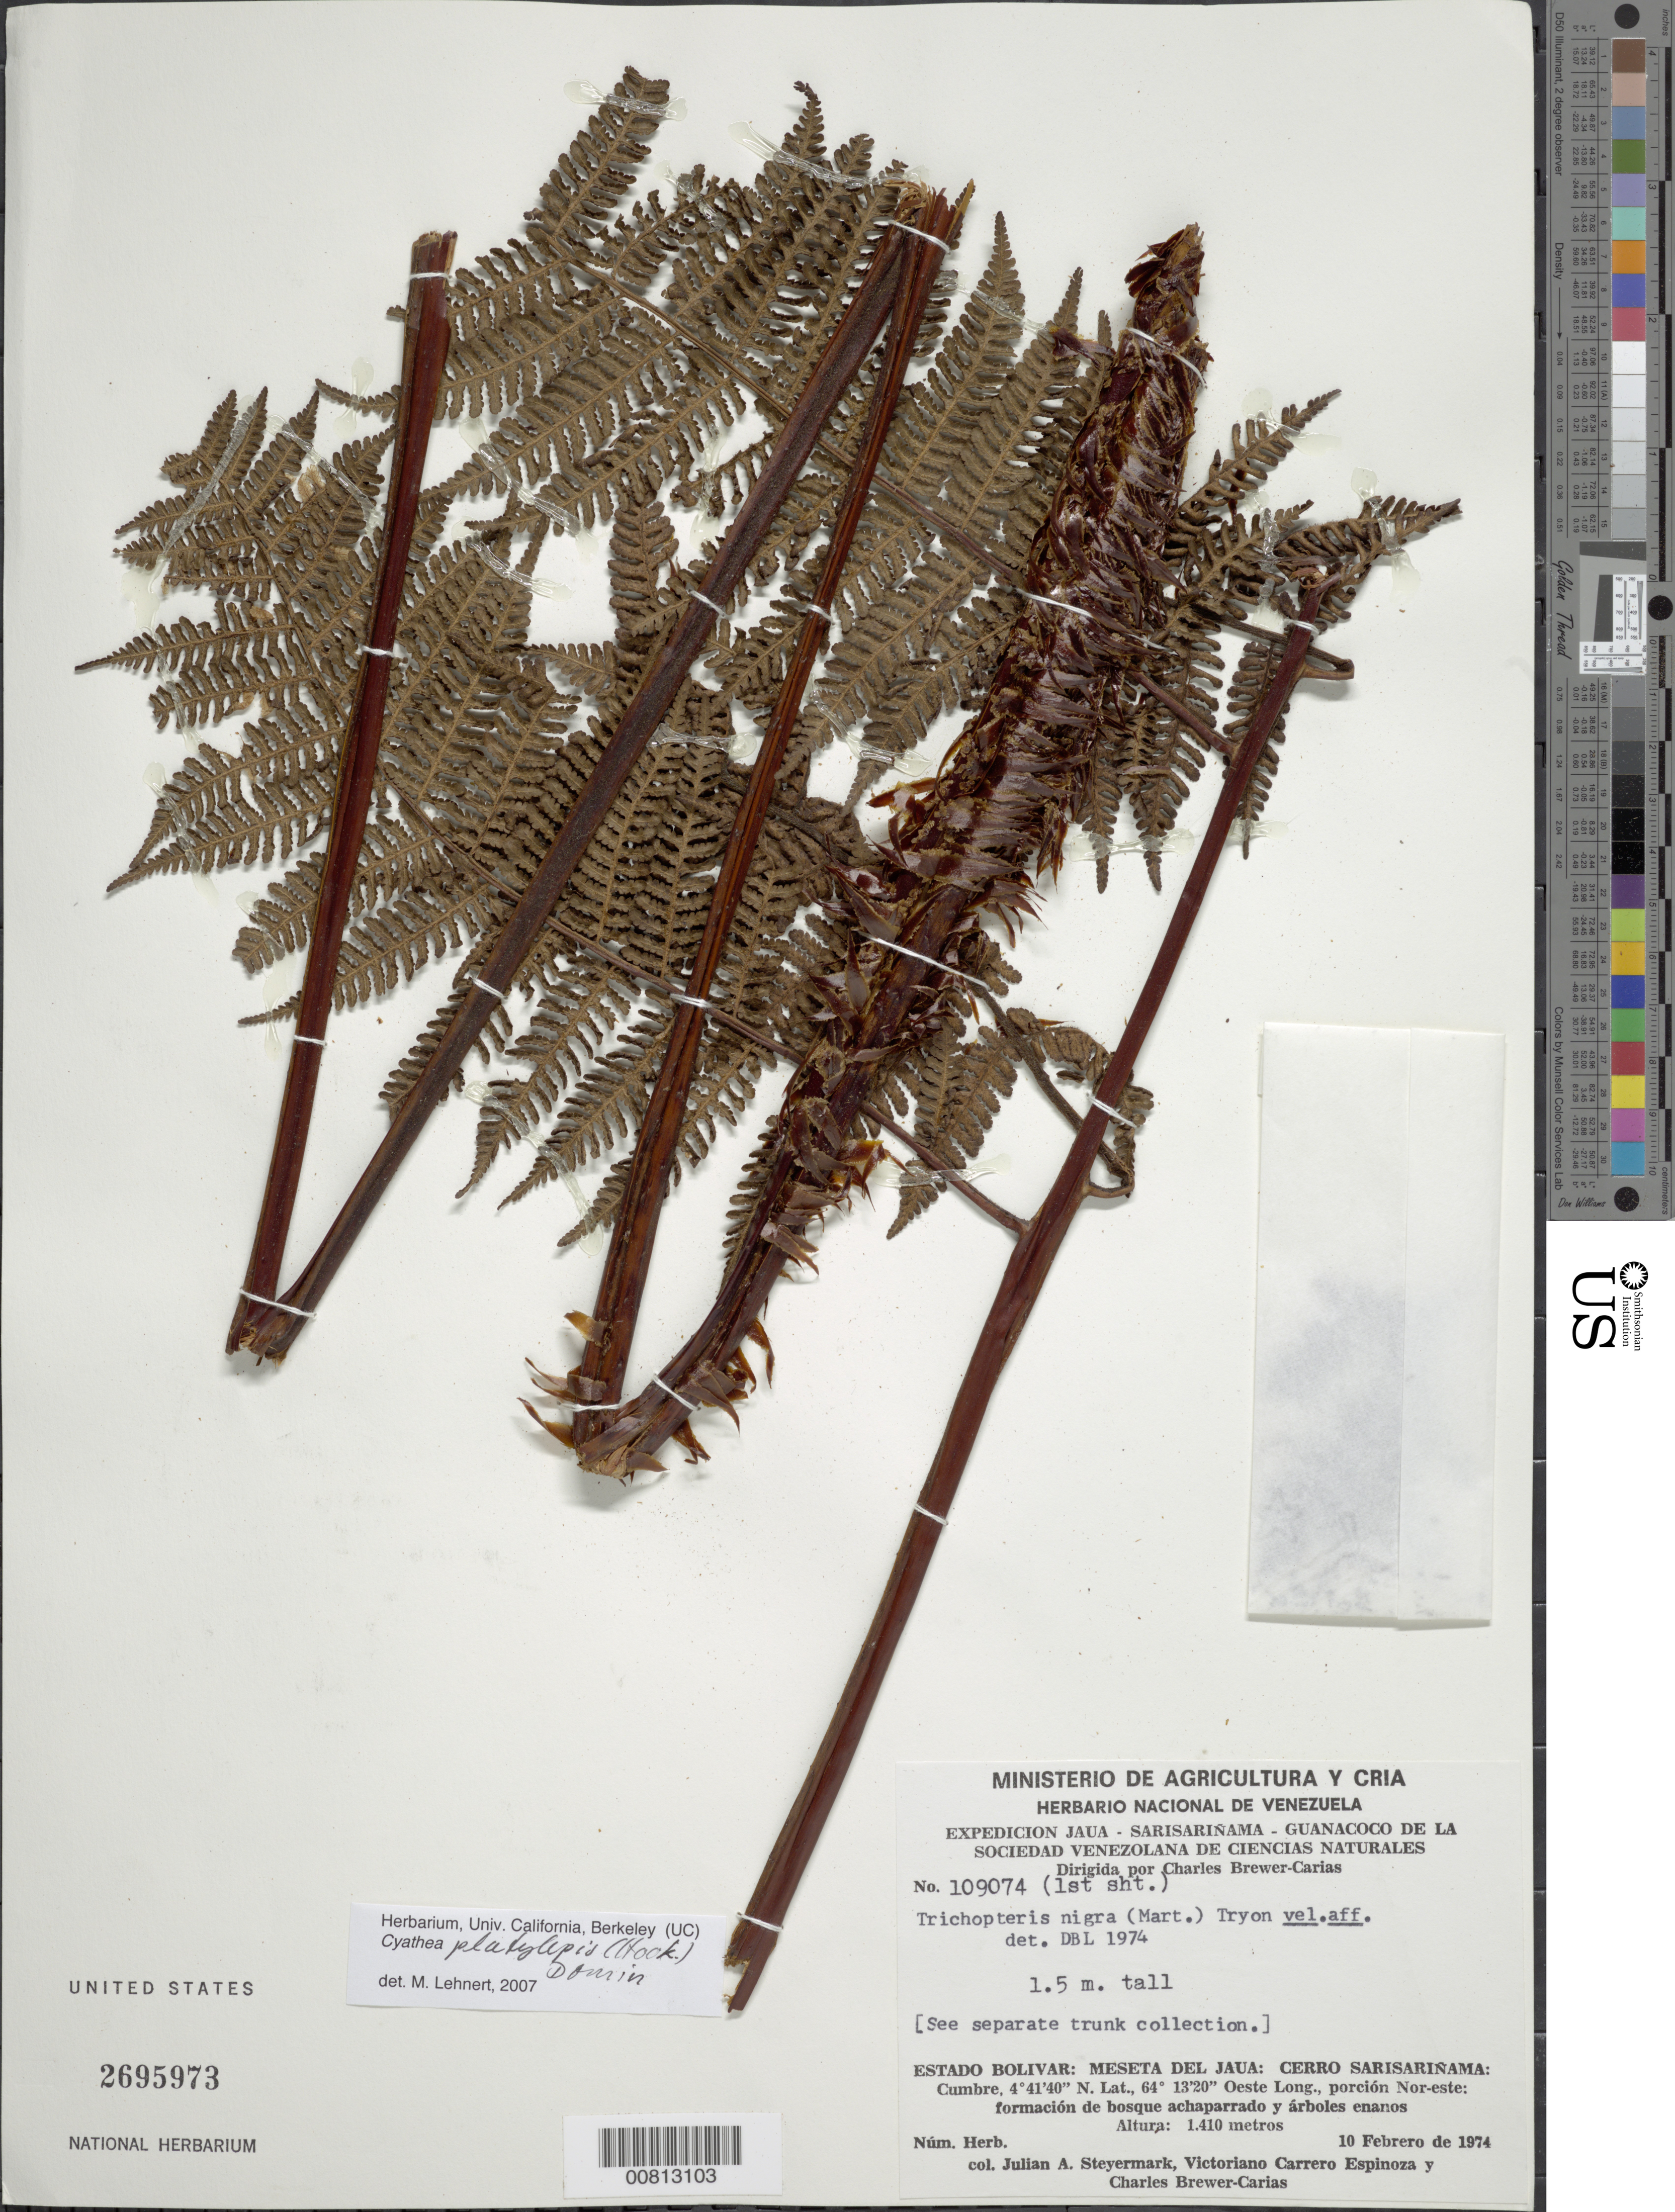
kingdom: Plantae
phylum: Tracheophyta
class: Polypodiopsida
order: Cyatheales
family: Cyatheaceae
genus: Cyathea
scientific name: Cyathea platylepis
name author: (Hook.) Domin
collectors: J. Steyermark, V. Carreño E. & C. Brewer-Carias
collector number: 109074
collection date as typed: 10-Feb-74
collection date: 1974-02-10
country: Venezuela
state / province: Bolívar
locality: Meseta del Jaua: Cerro Sarisariñama, summit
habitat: NE part of summit, formation of forest, dwarf trees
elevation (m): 1410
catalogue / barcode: US 2695973